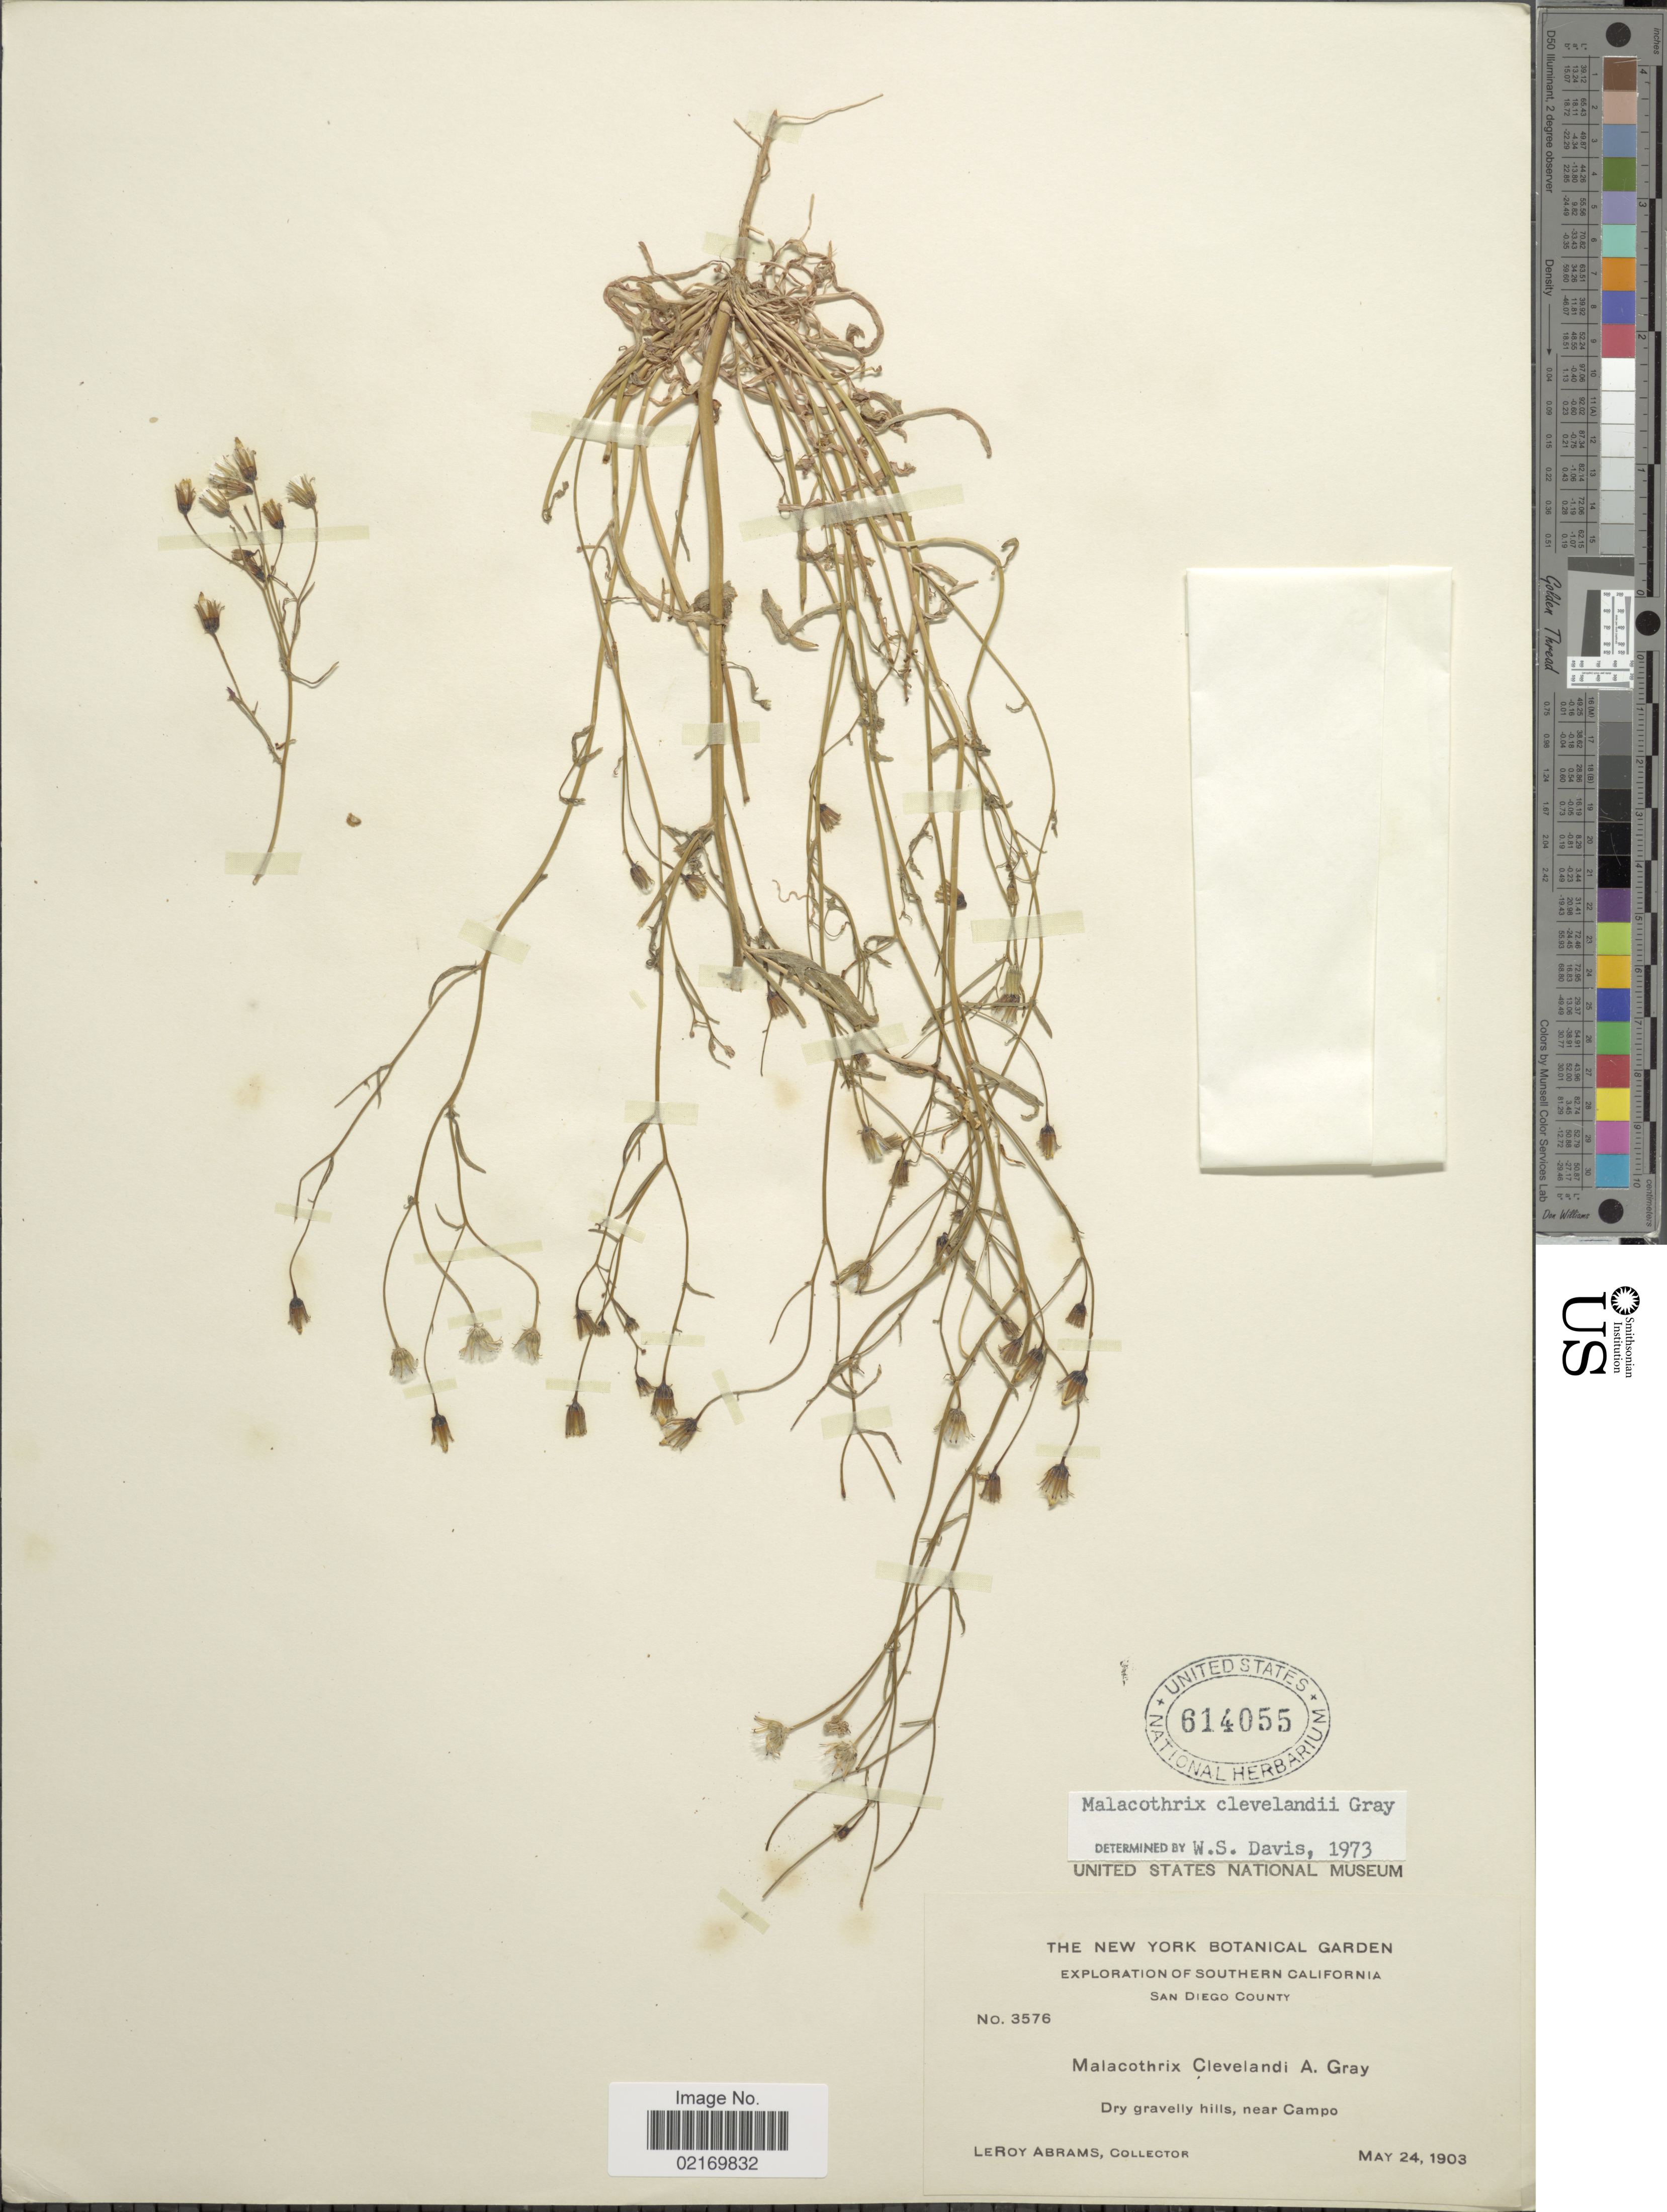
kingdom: Plantae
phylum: Tracheophyta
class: Magnoliopsida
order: Asterales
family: Asteraceae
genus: Malacothrix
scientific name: Malacothrix clevelandii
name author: A. Gray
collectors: L. Abrams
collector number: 3576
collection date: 1903-05-24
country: United States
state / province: California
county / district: San Diego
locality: Southern California, San Diego County, near Campo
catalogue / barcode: US 614055